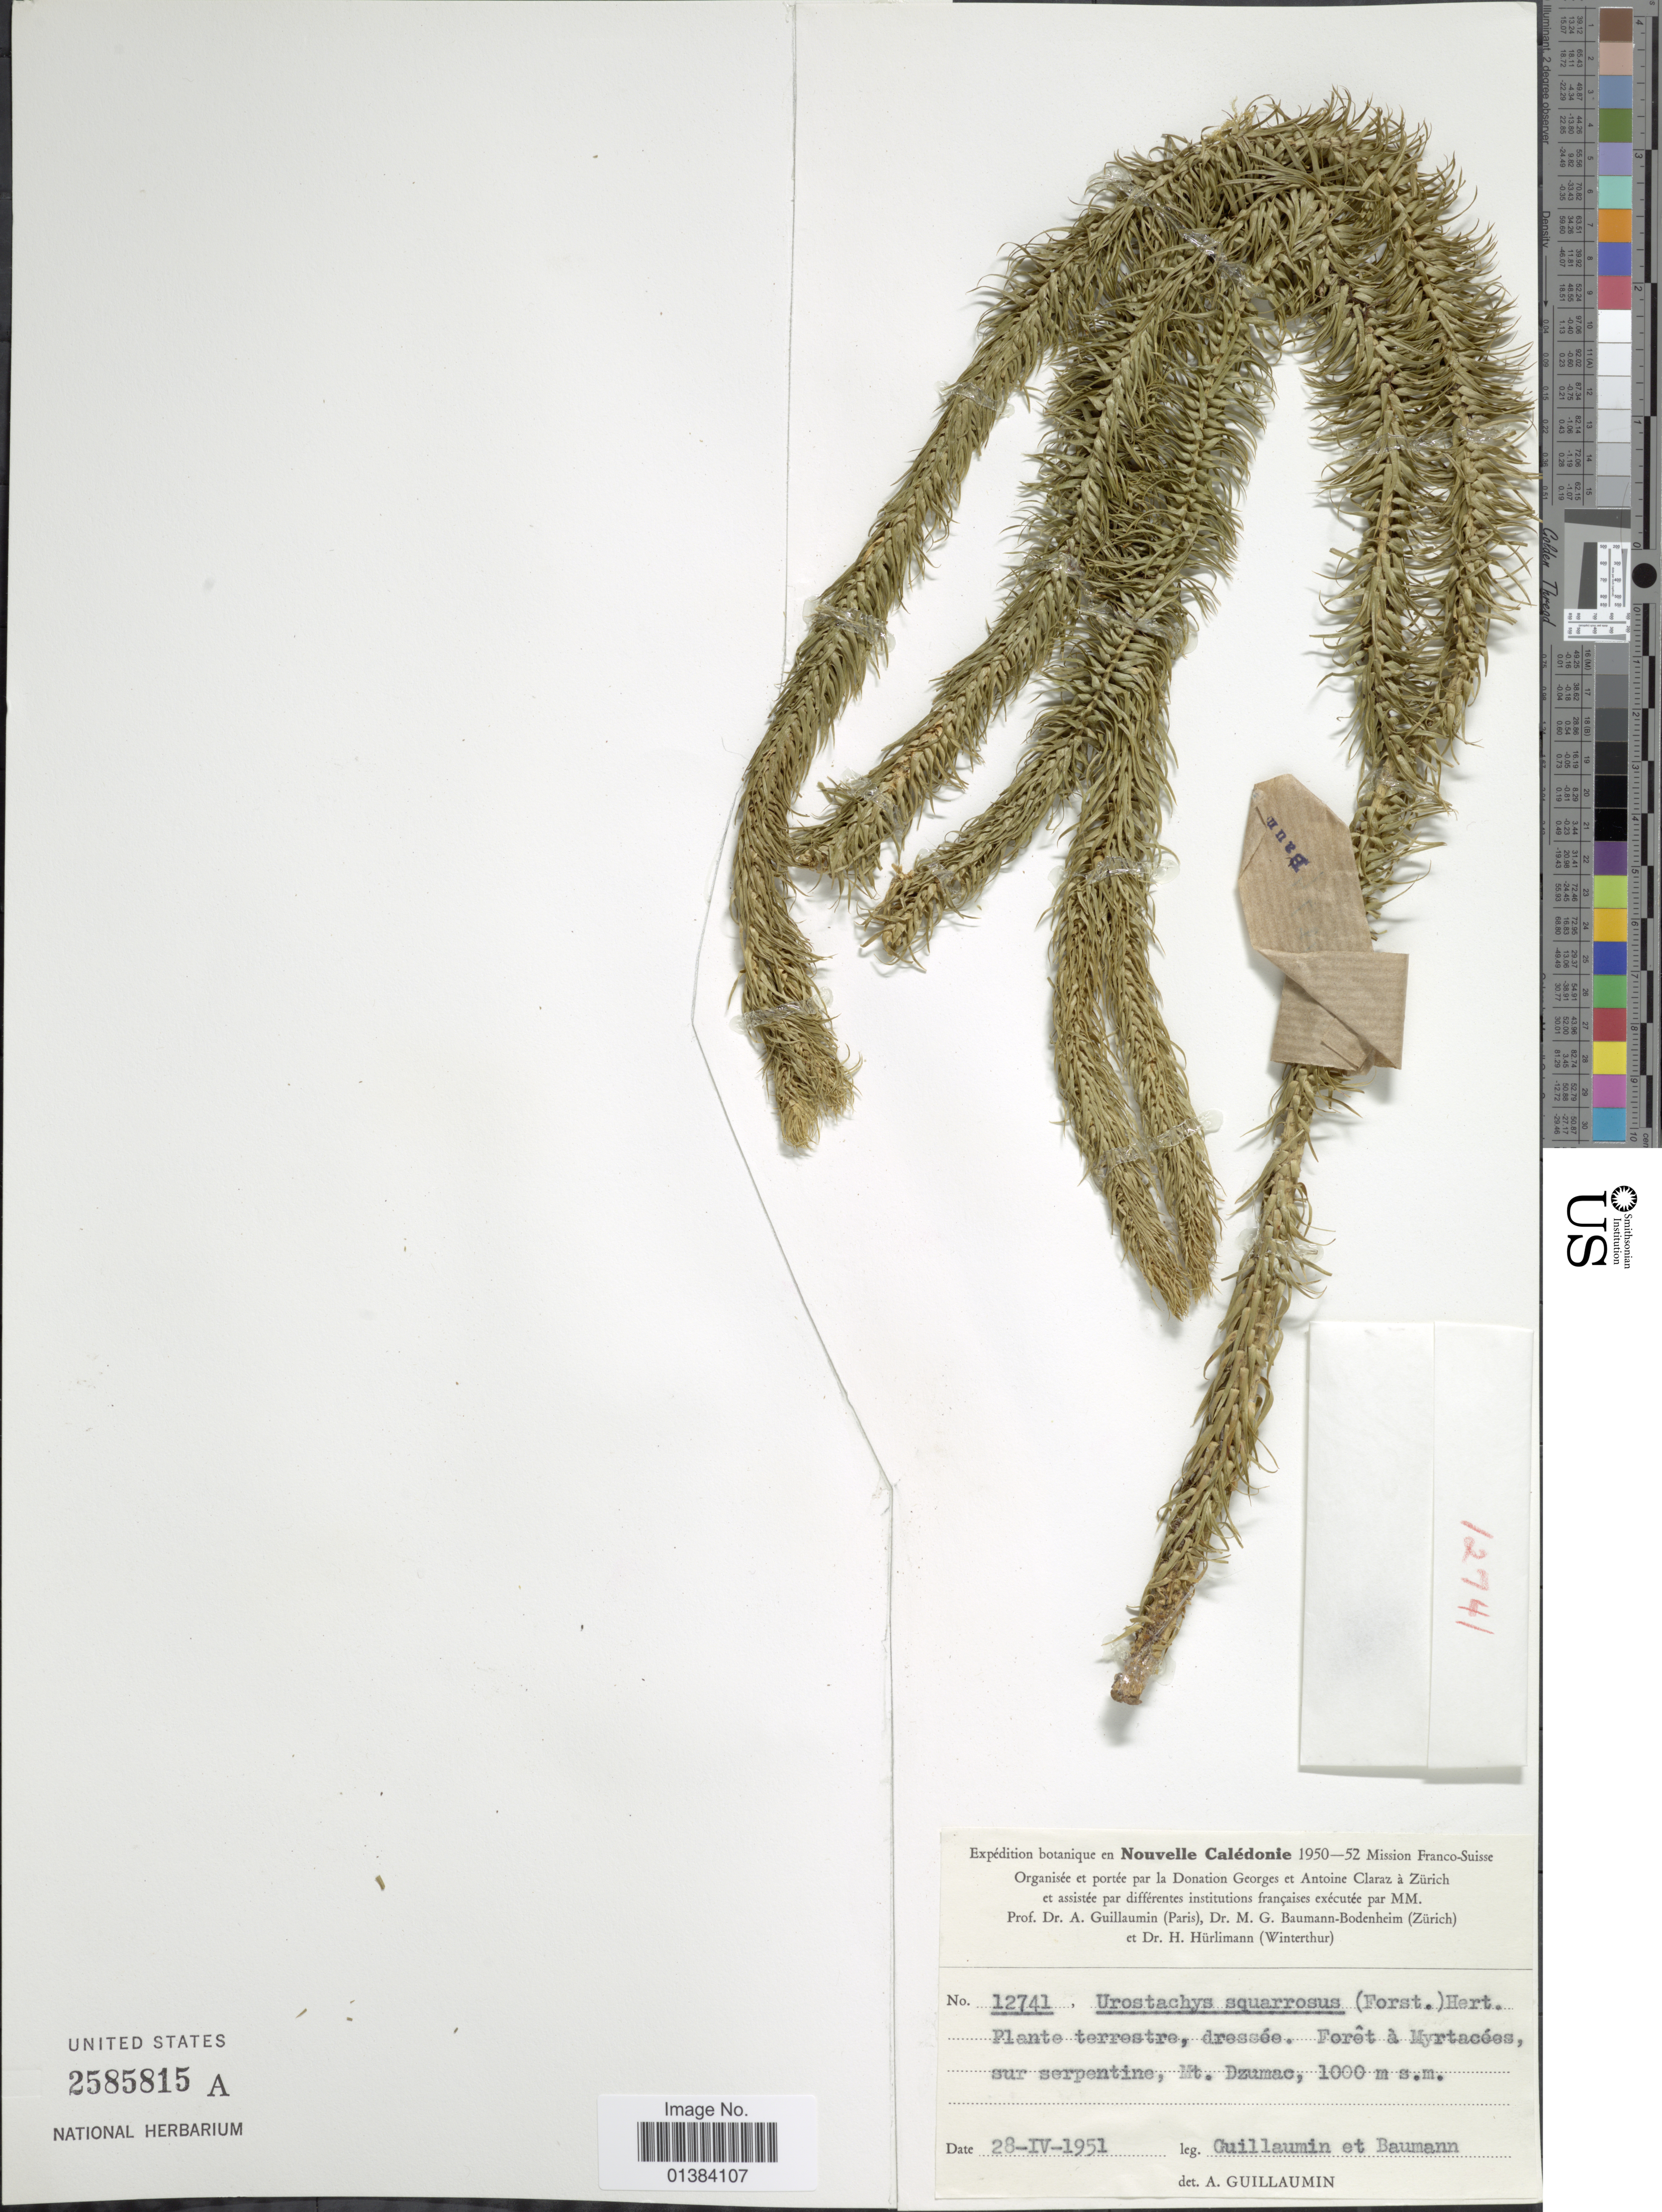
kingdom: Plantae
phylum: Tracheophyta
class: Lycopodiopsida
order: Lycopodiales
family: Lycopodiaceae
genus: Phlegmariurus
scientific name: Phlegmariurus squarrosus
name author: (G. Forst.) Á. Löve & D. Löve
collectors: A. Guillaumin & M. G. Baumann-Bodenheim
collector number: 12741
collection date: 1951-04-28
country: New Caledonia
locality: Mt. Dzumac.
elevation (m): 1000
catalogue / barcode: US 2585815A